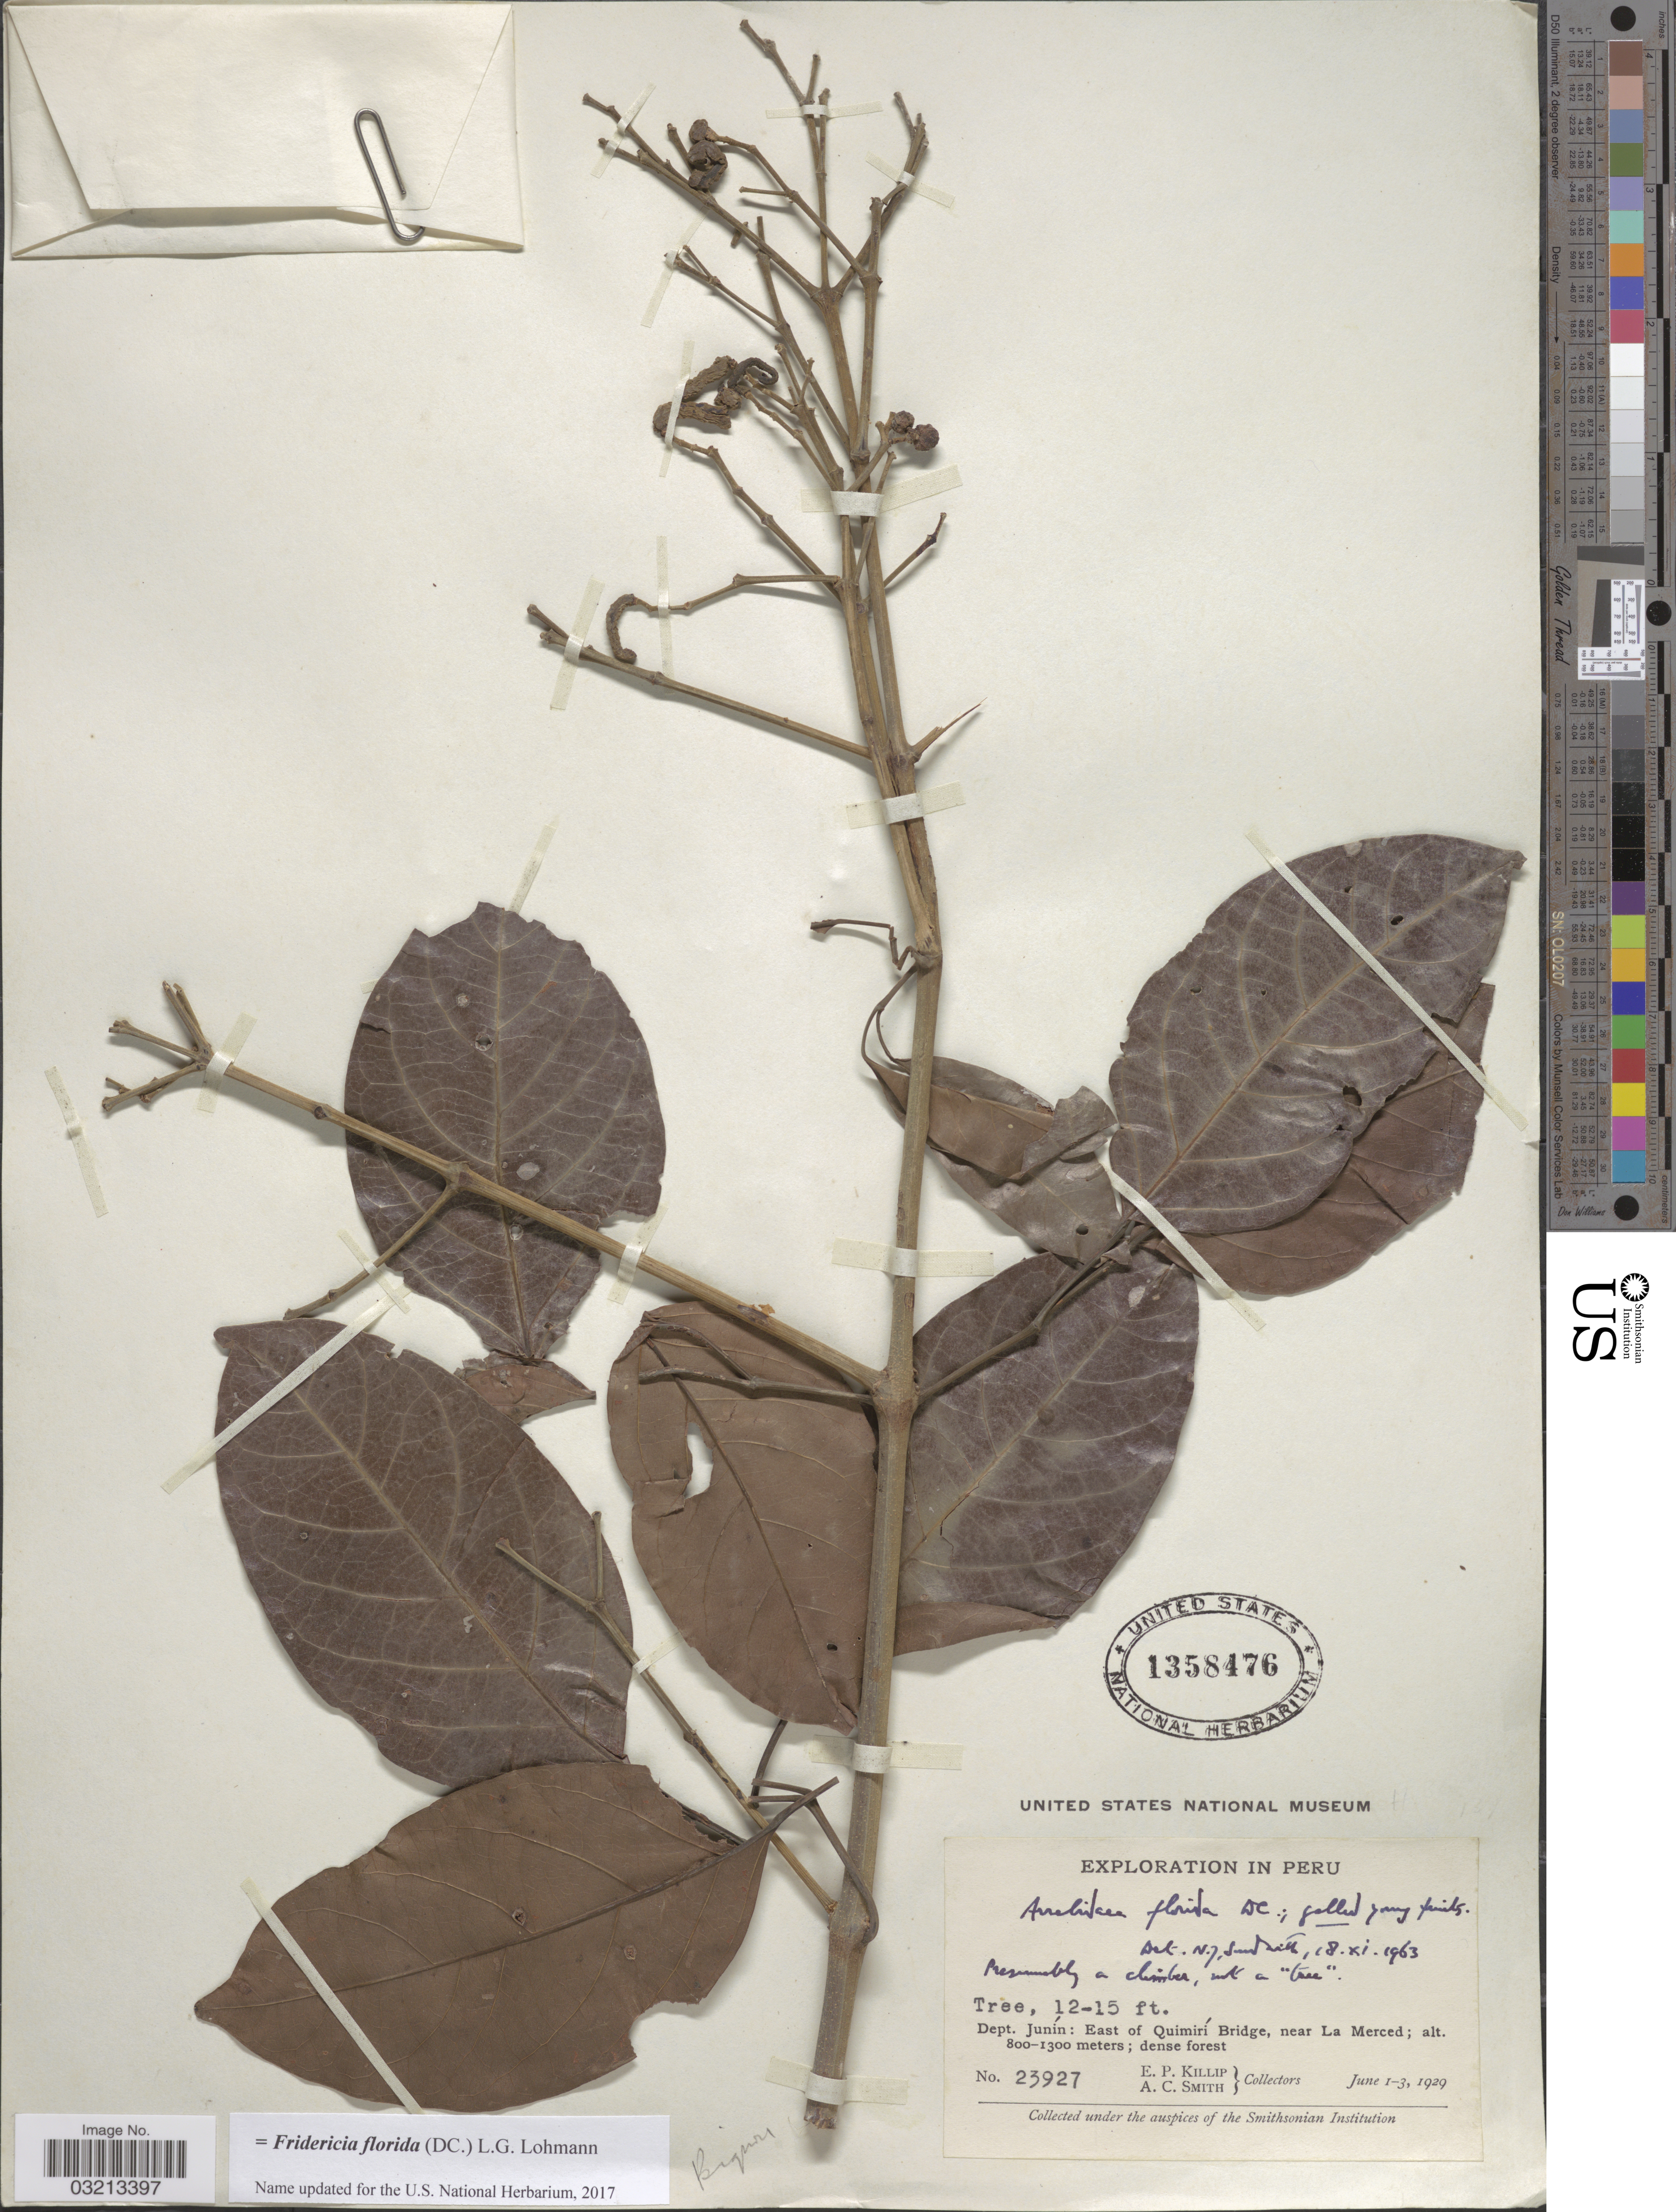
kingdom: Plantae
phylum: Tracheophyta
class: Magnoliopsida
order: Lamiales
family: Bignoniaceae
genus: Fridericia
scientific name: Fridericia florida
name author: (DC.) L.G. Lohmann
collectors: E. P. Killip & A. C. Smith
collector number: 23927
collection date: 1929-06-01/1929-06-03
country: Peru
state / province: Junín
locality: Dept. Junín: East of Quimirí Bridge, near La Merced.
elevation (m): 800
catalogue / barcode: US 1358476